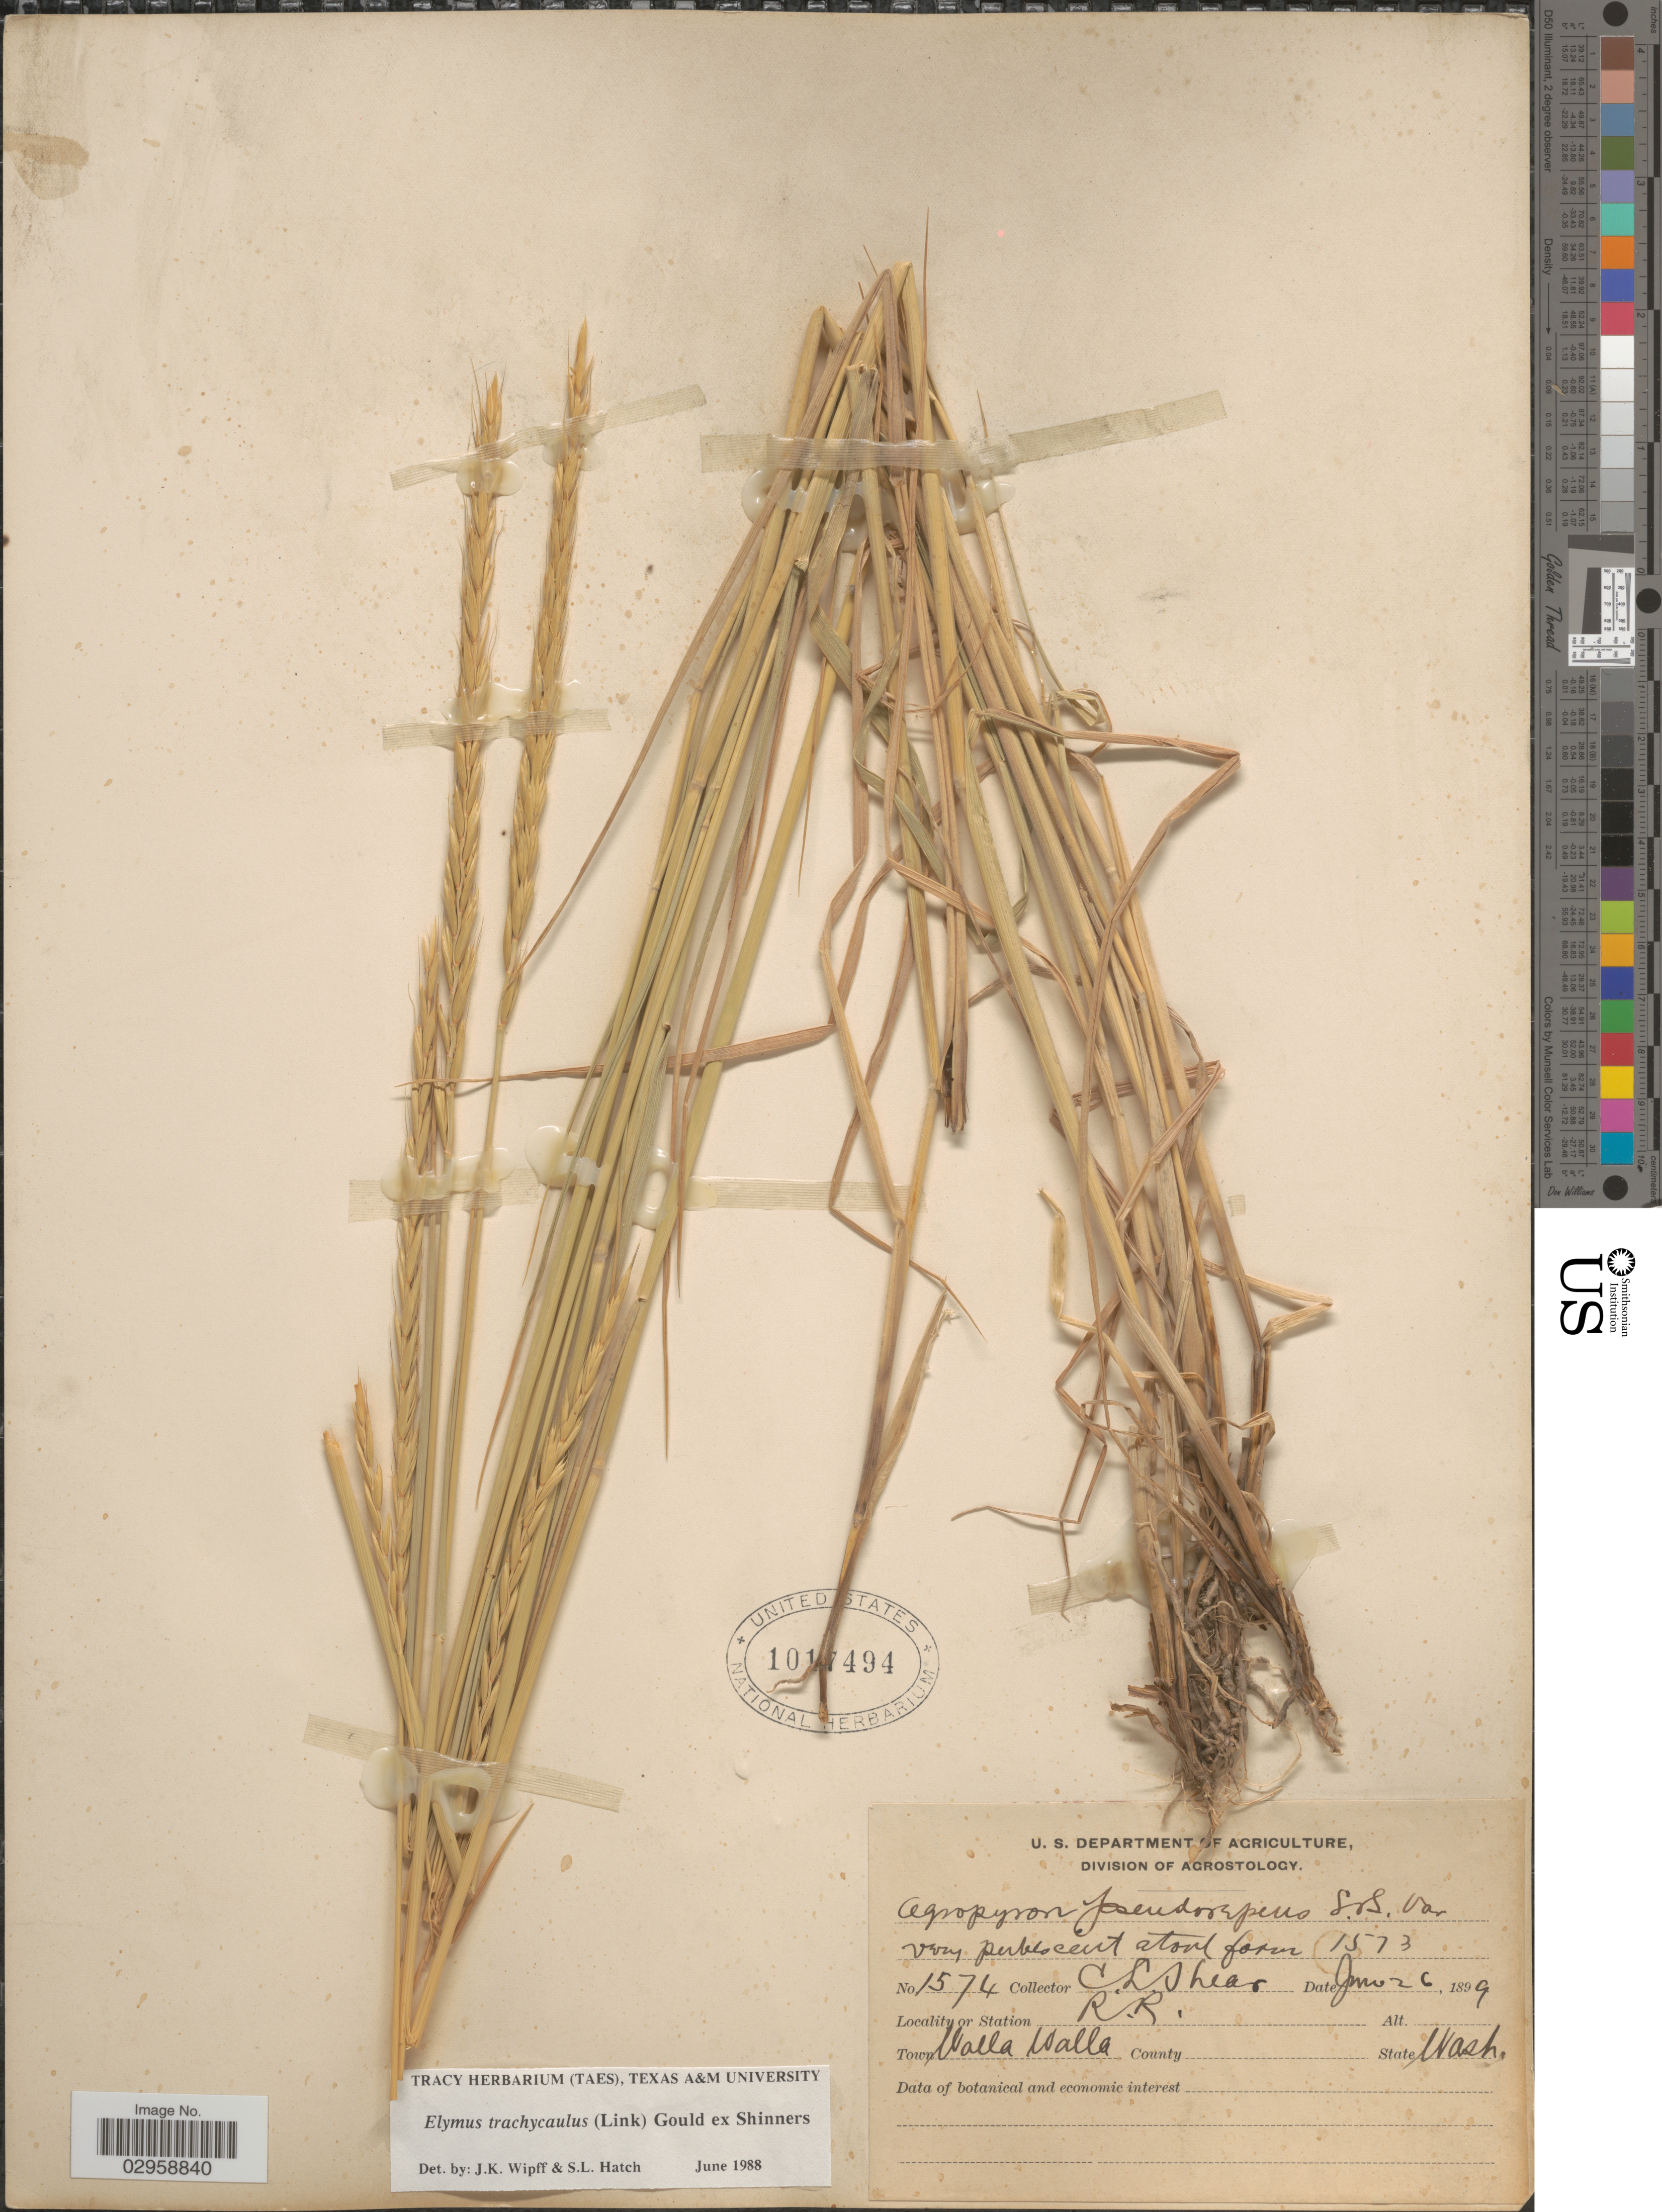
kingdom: Plantae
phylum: Tracheophyta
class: Liliopsida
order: Poales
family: Poaceae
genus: Elymus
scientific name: Elymus trachycaulus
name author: (Link) Gould ex Shinners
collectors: C. L. Shear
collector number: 1574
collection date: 1899-06-26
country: United States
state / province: Washington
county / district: Walla Walla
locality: R.R. Town Walla Walla.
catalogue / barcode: US 1017494